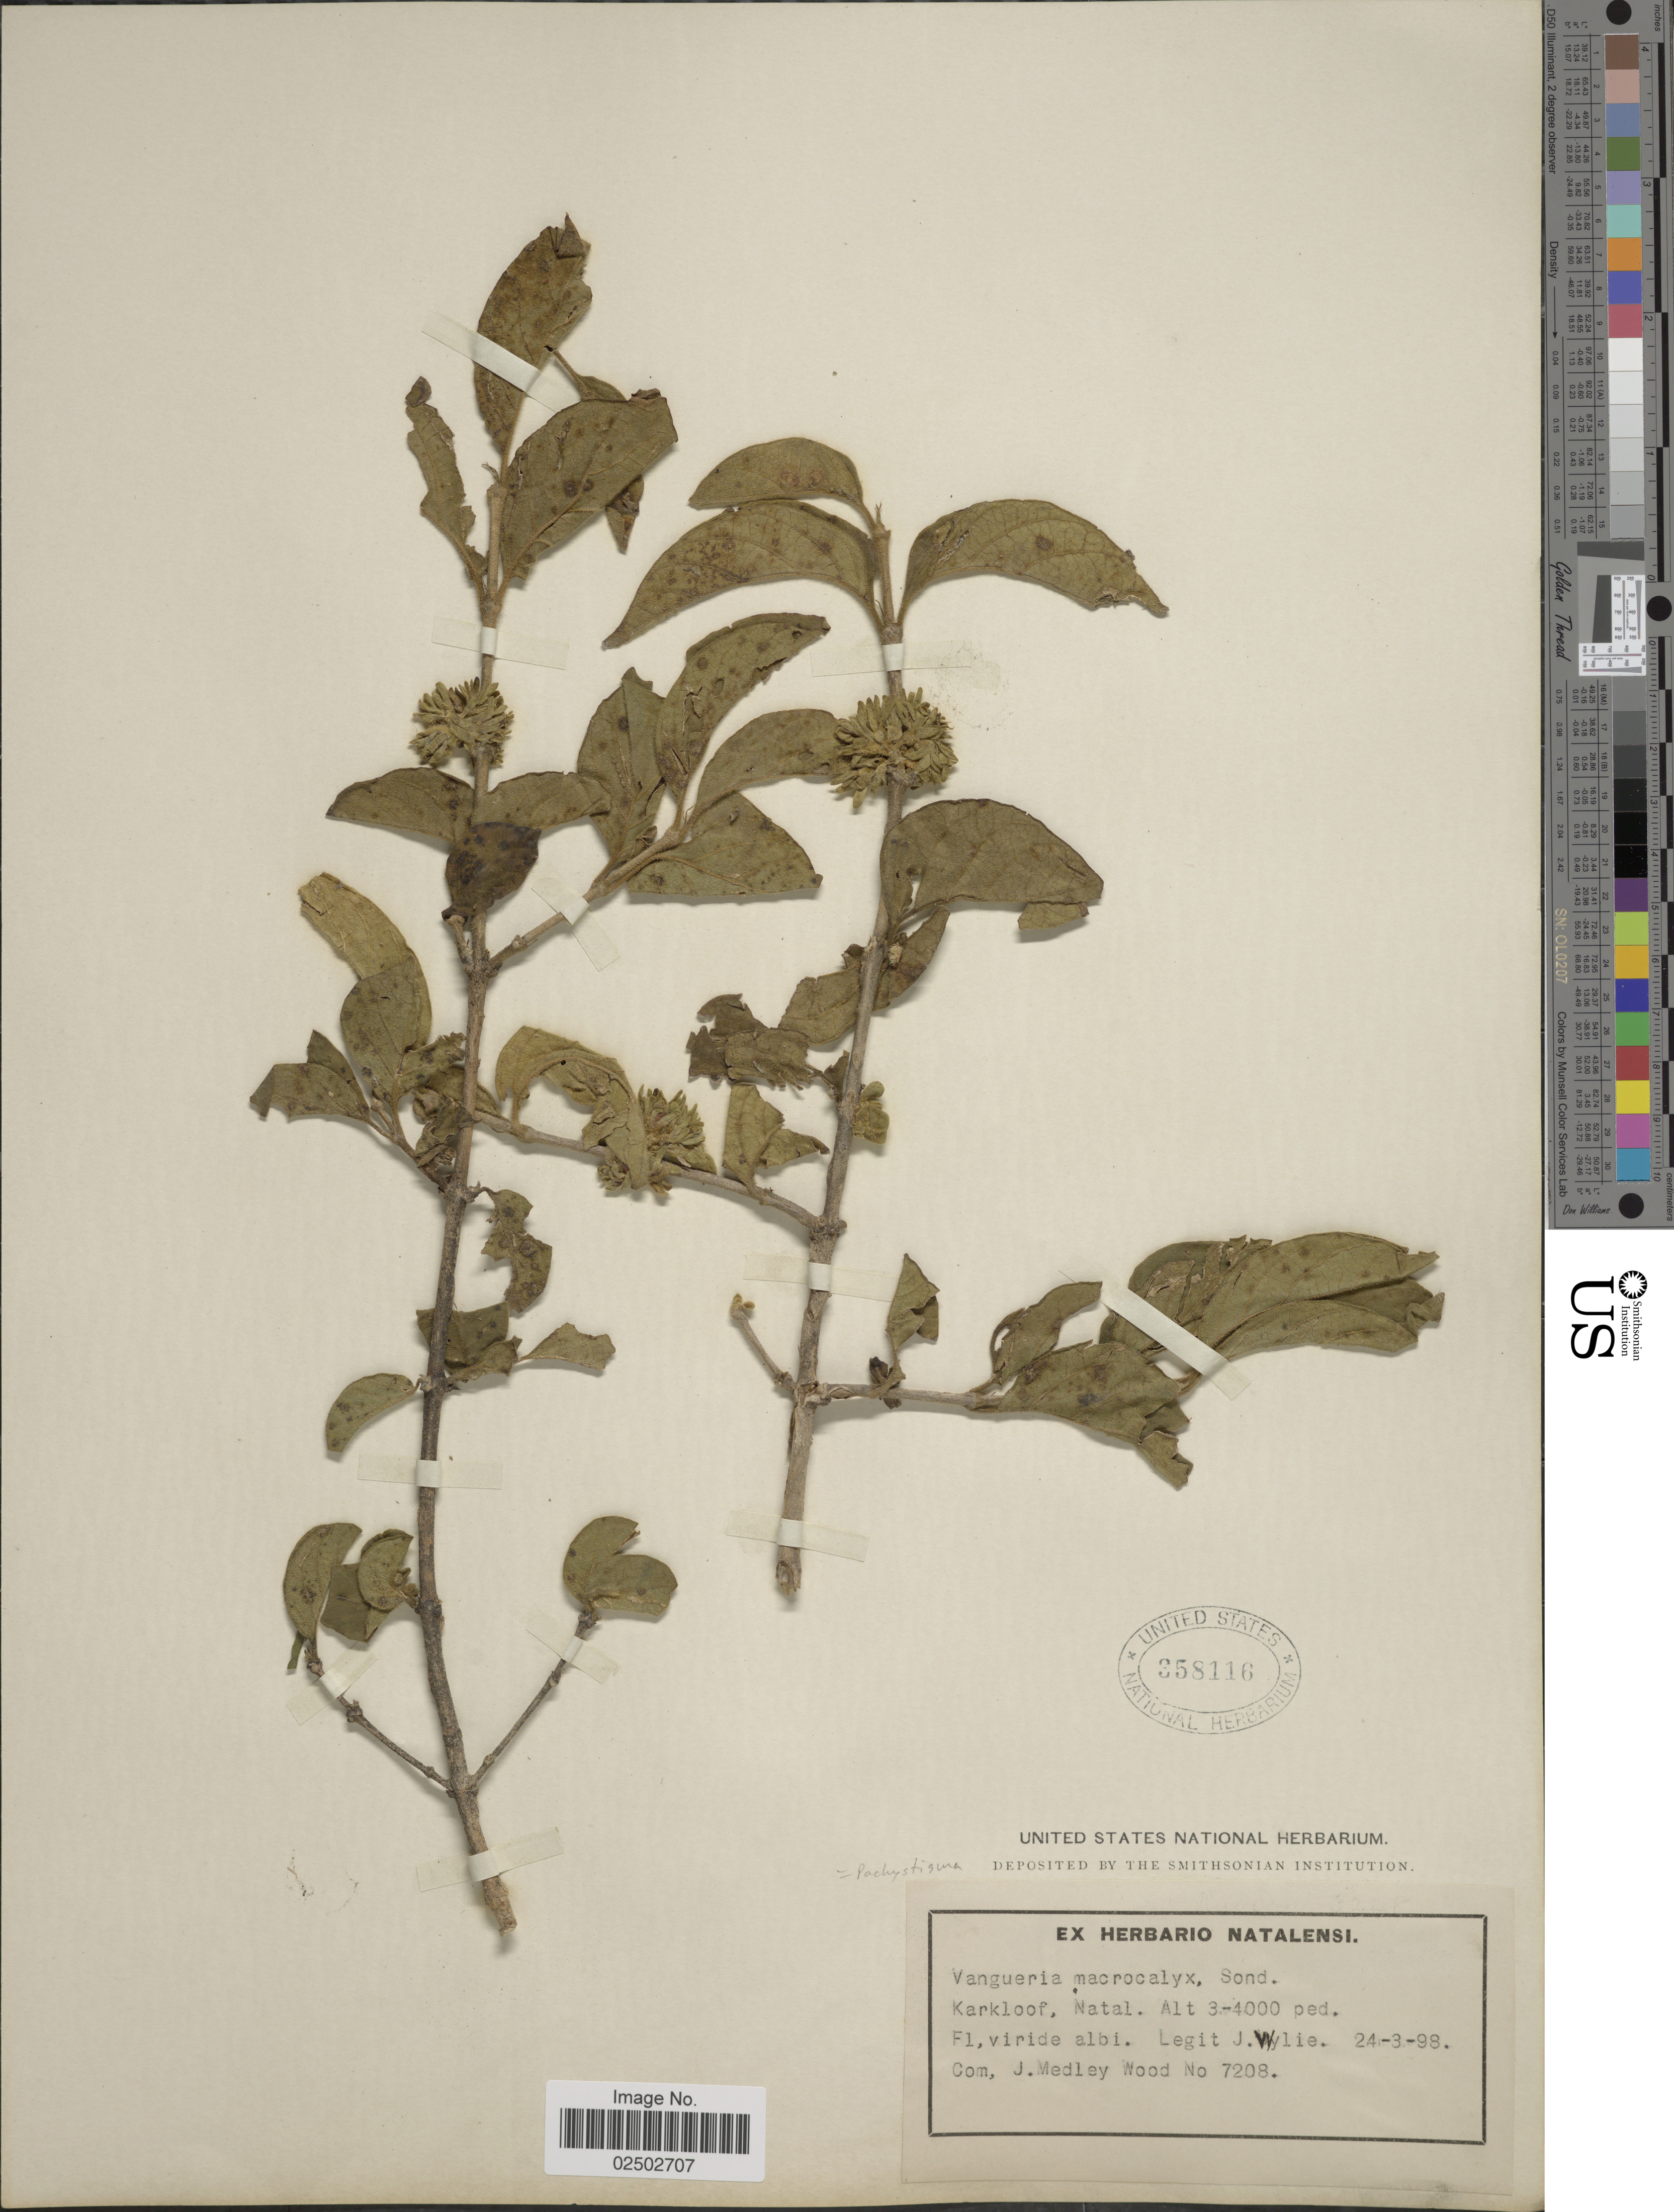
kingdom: Plantae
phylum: Tracheophyta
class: Magnoliopsida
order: Gentianales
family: Rubiaceae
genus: Vangueria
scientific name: Vangueria macrocalyx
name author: Sond.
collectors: J. Wylie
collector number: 7208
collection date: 1898-03-24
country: South Africa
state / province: KwaZulu-Natal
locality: Karkloof, Natal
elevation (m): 914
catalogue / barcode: US 358116